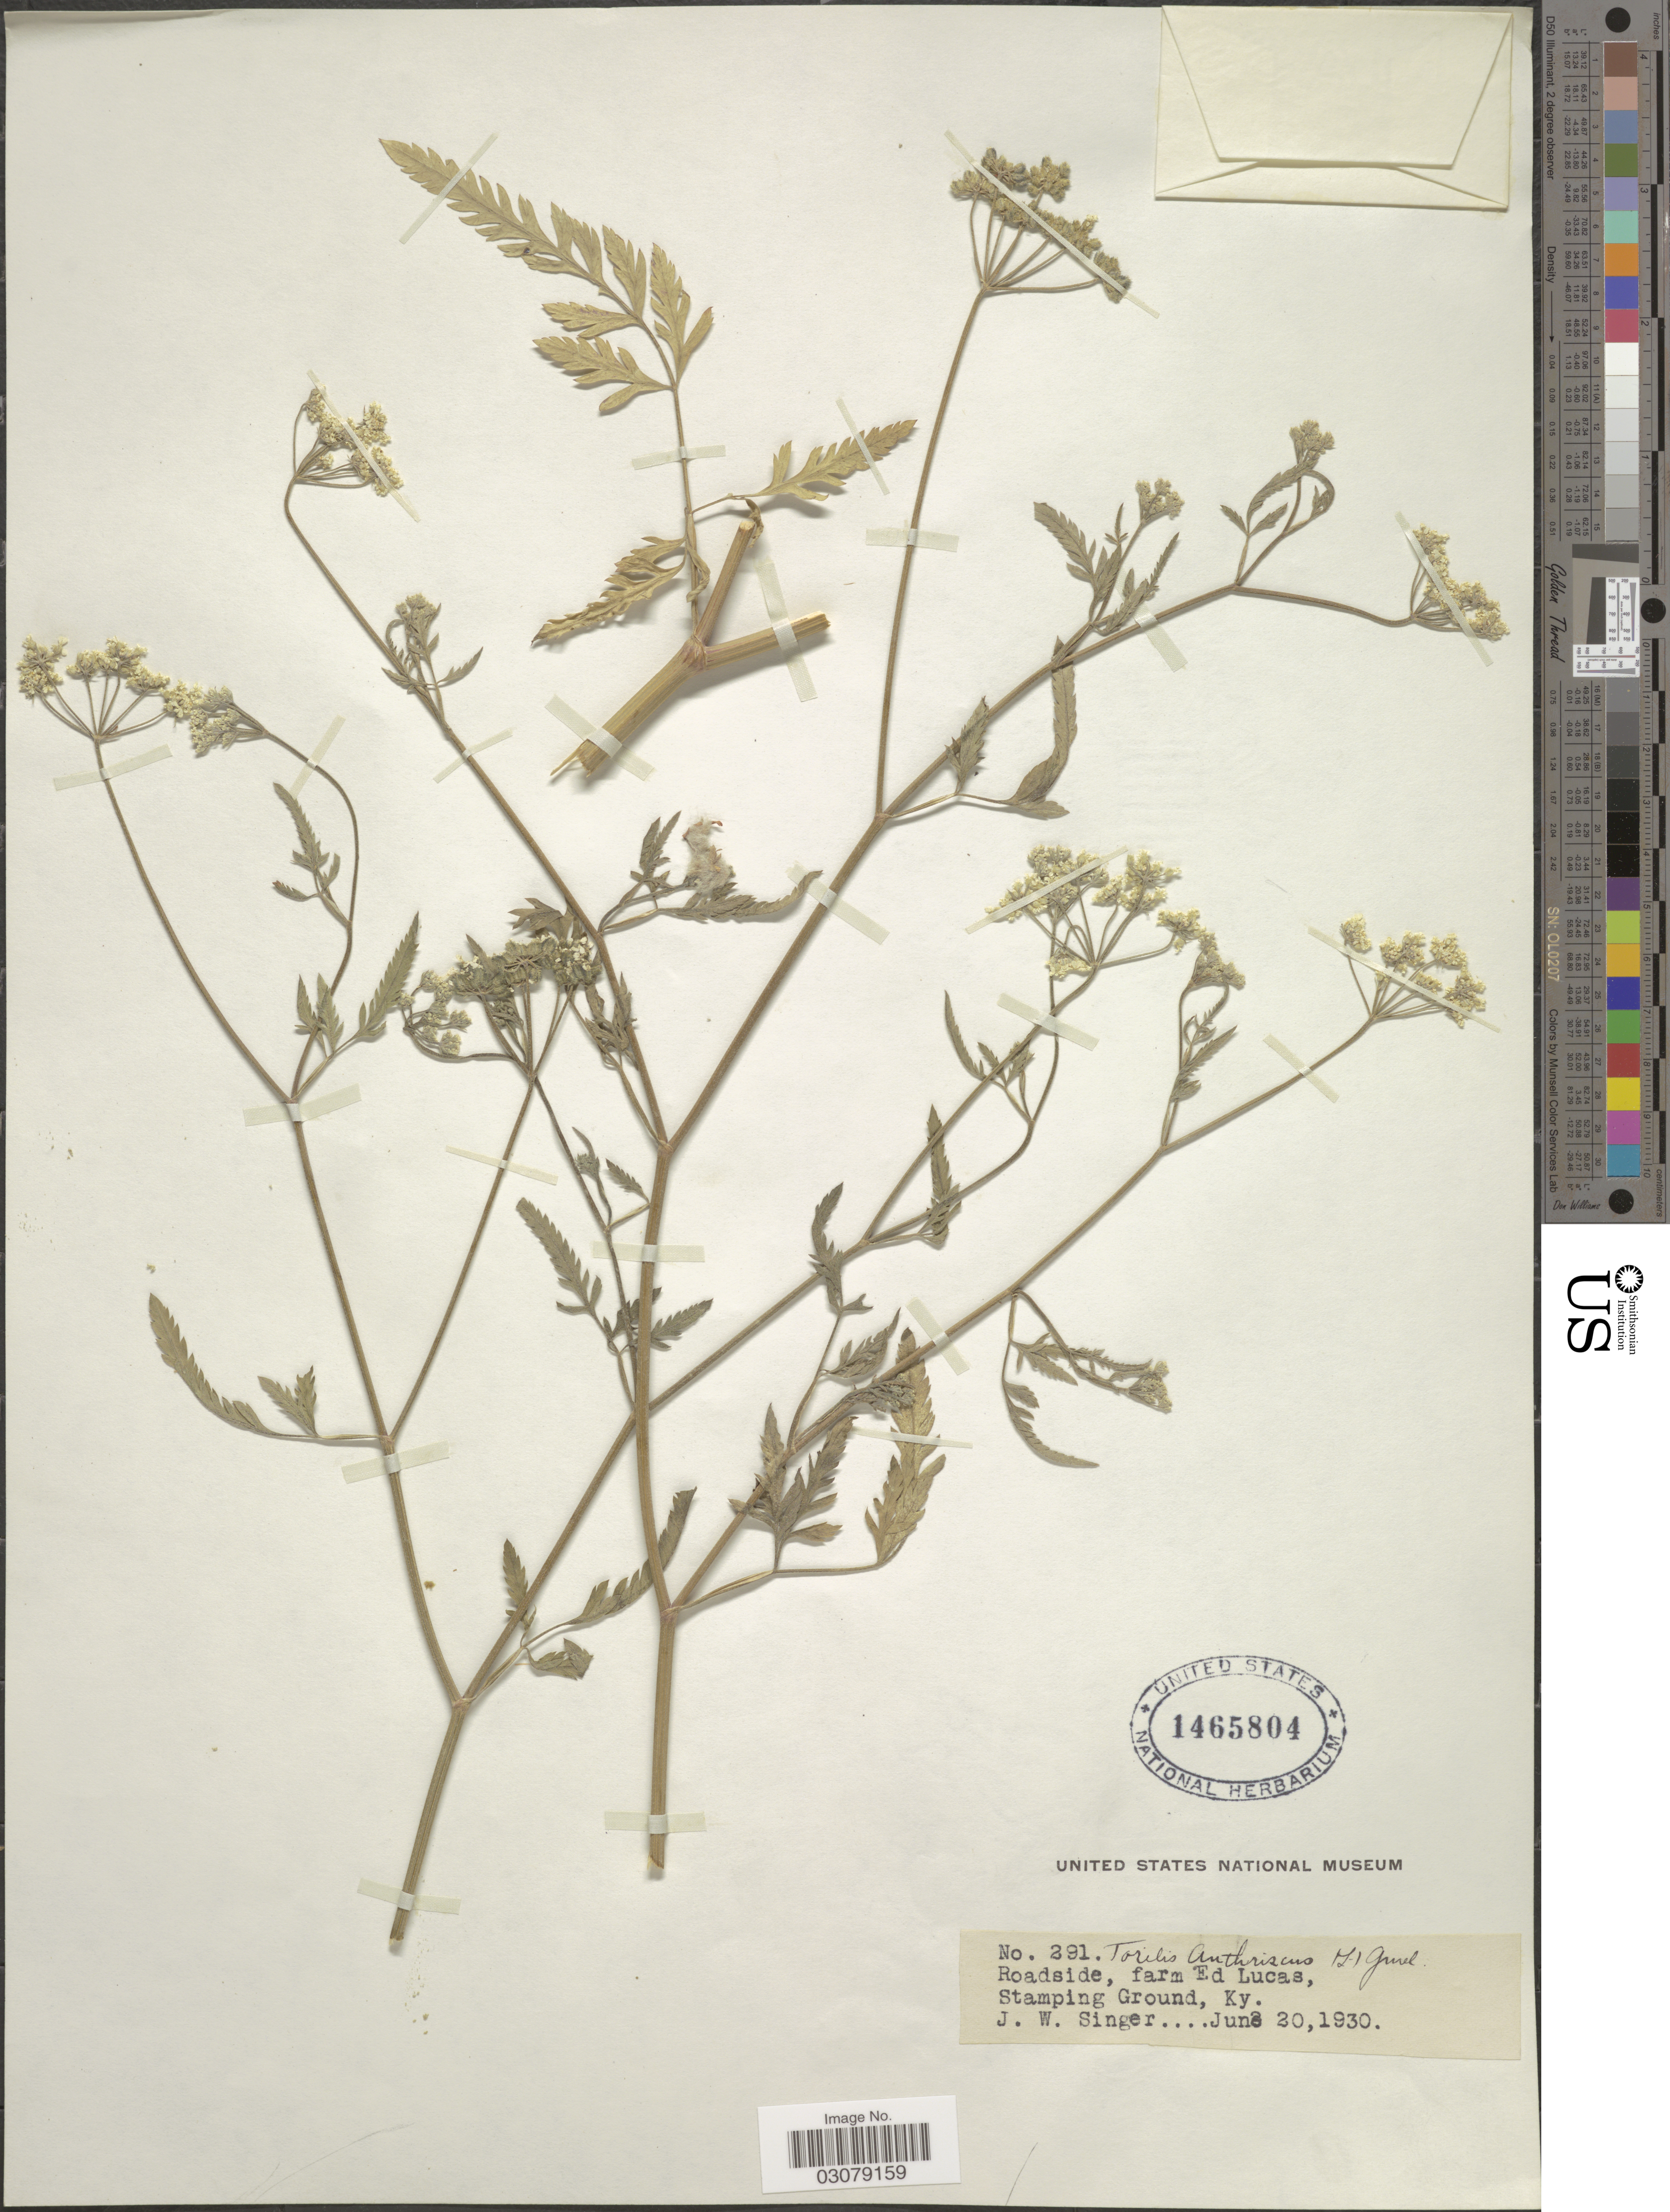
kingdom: Plantae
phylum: Tracheophyta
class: Magnoliopsida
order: Apiales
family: Apiaceae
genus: Torilis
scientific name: Torilis japonica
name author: (Houtt.) DC.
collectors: J. EW. Singer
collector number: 291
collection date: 1930-06-20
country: United States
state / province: Kentucky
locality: Roadside, farm Ed Lucas, Stamping Ground.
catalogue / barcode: US 1465804